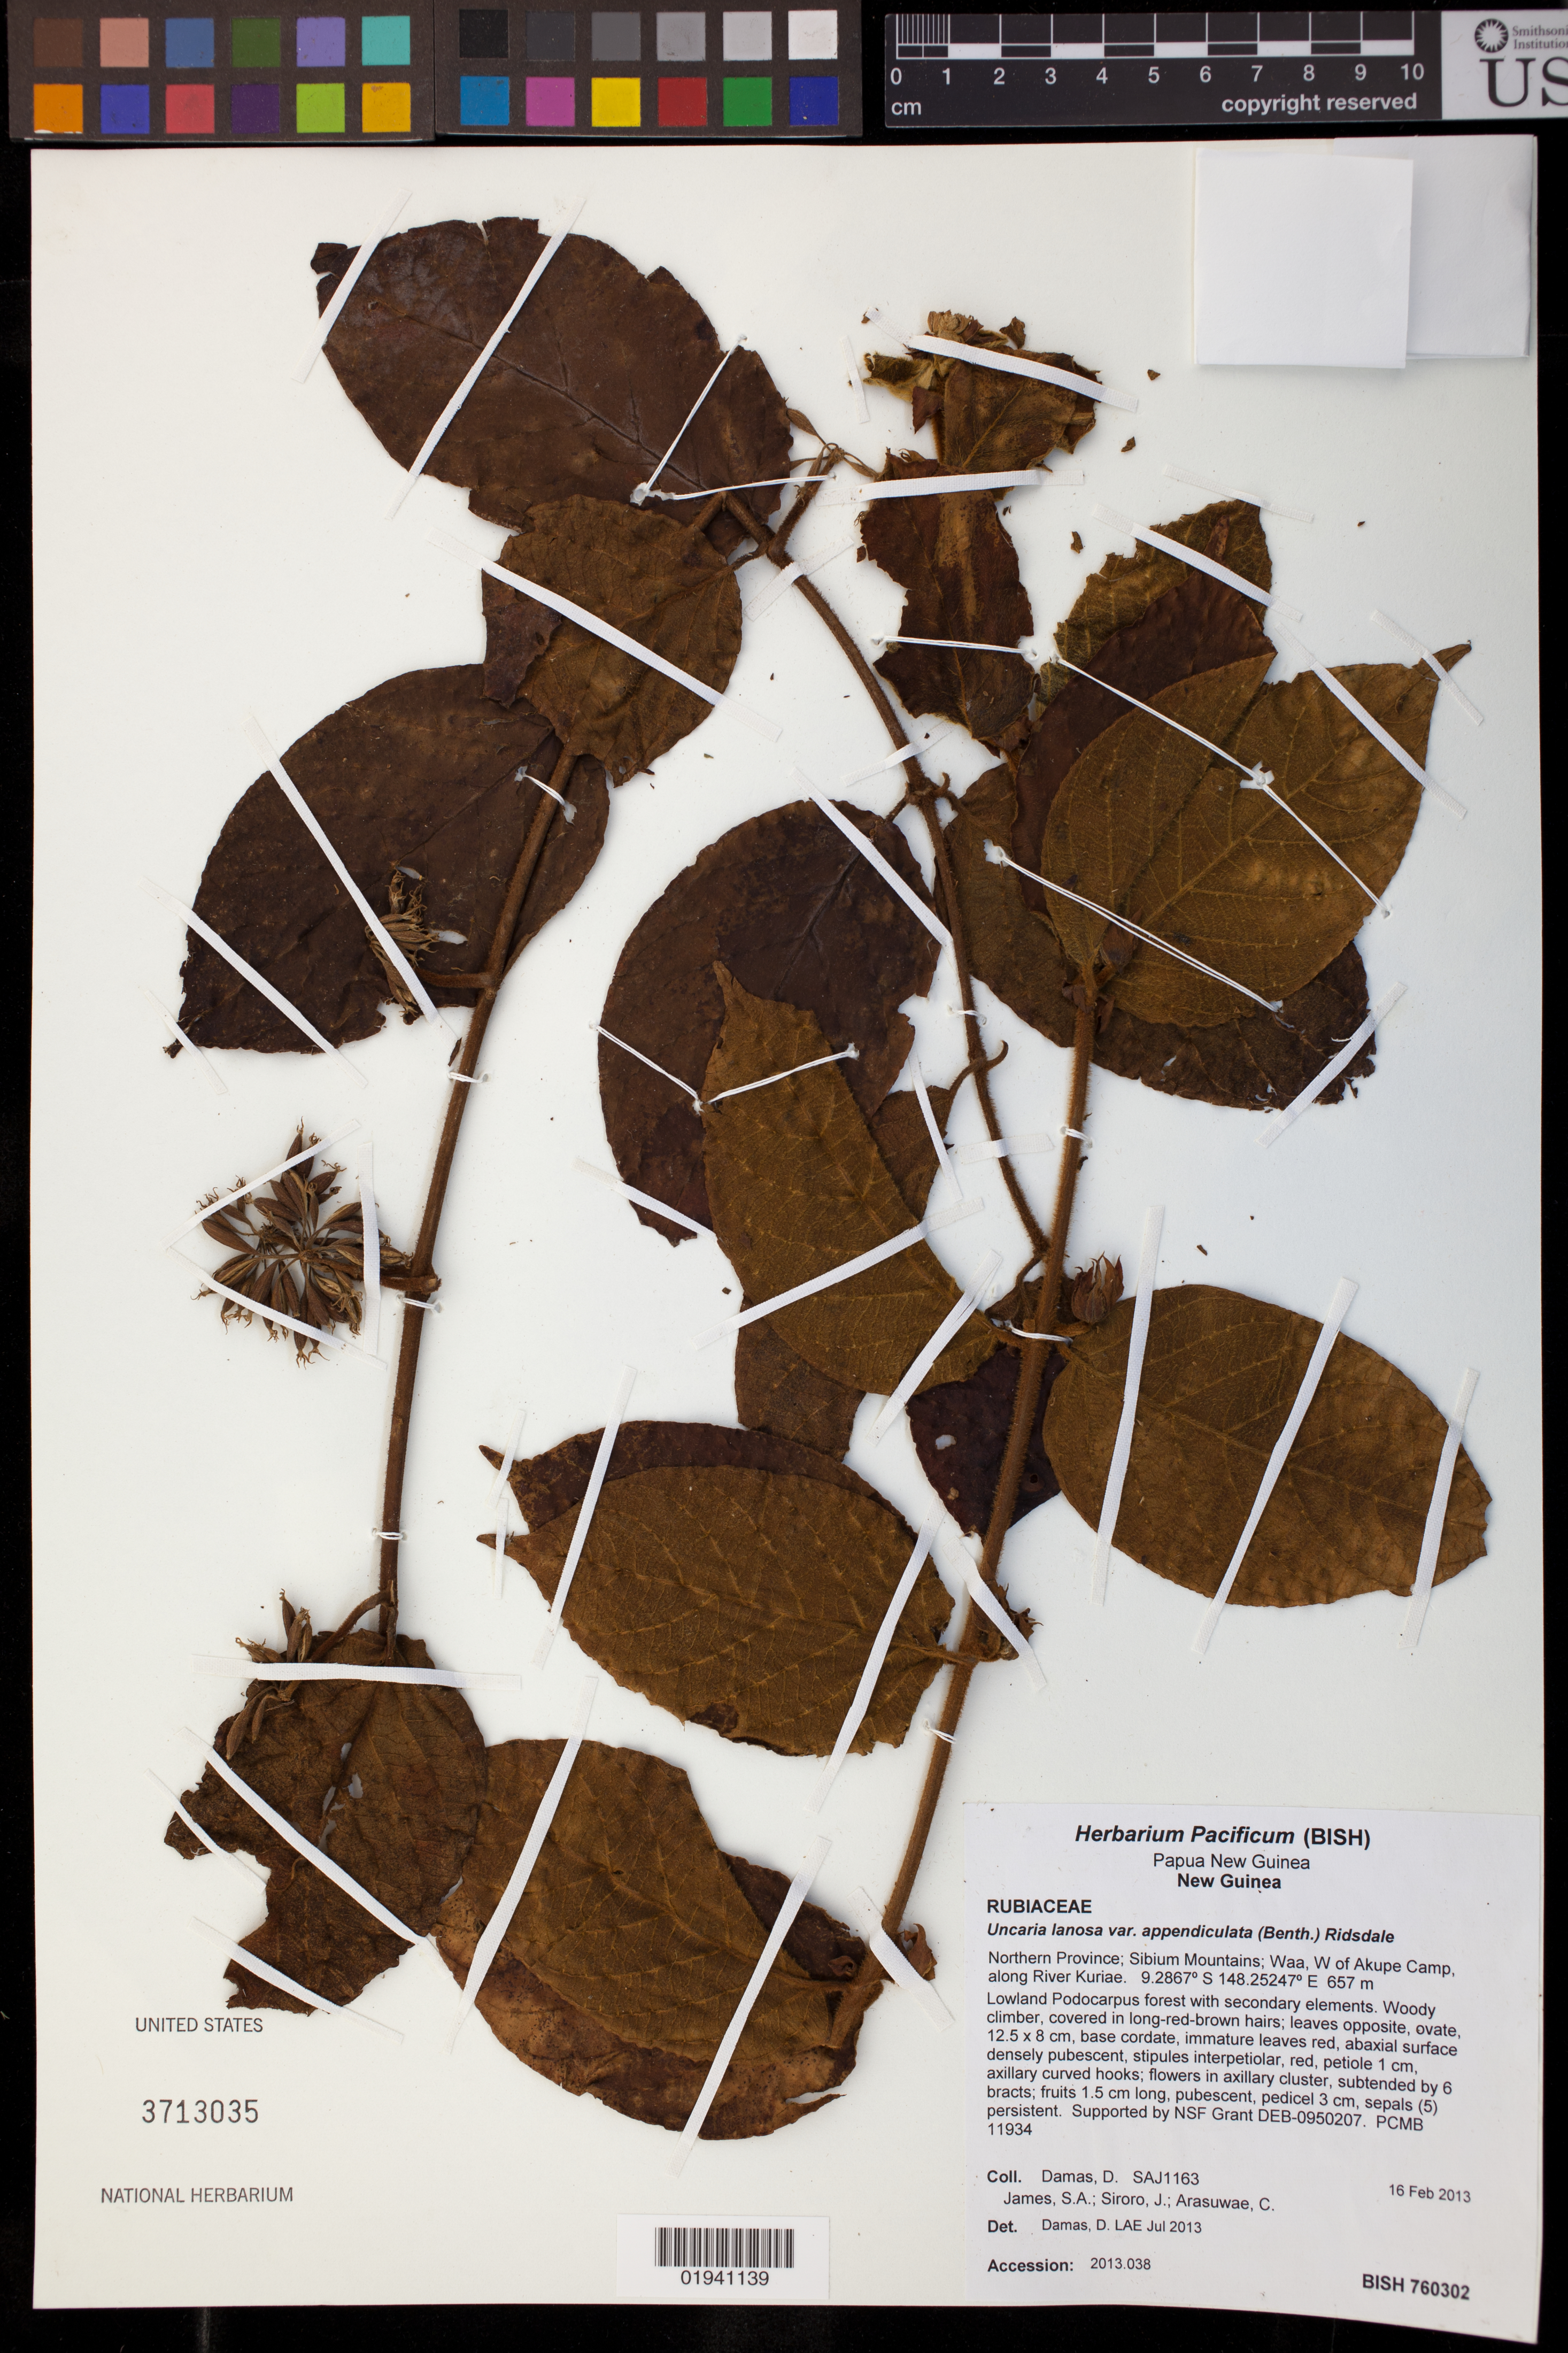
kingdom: Plantae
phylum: Tracheophyta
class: Magnoliopsida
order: Gentianales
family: Rubiaceae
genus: Uncaria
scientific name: Uncaria lanosa var. appendiculata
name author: Wall.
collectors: D. Damas, S. James, J. Siroro & C. Arasuwae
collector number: SAJ1163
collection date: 2013-02-16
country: Papua New Guinea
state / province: Northern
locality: New Guinea, Sibium Mountains; Waa, W of Akupe Camp, along River Kuriae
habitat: Lowland Podocarpus forest with secondary elements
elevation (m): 657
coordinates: S, E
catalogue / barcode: US 3713035